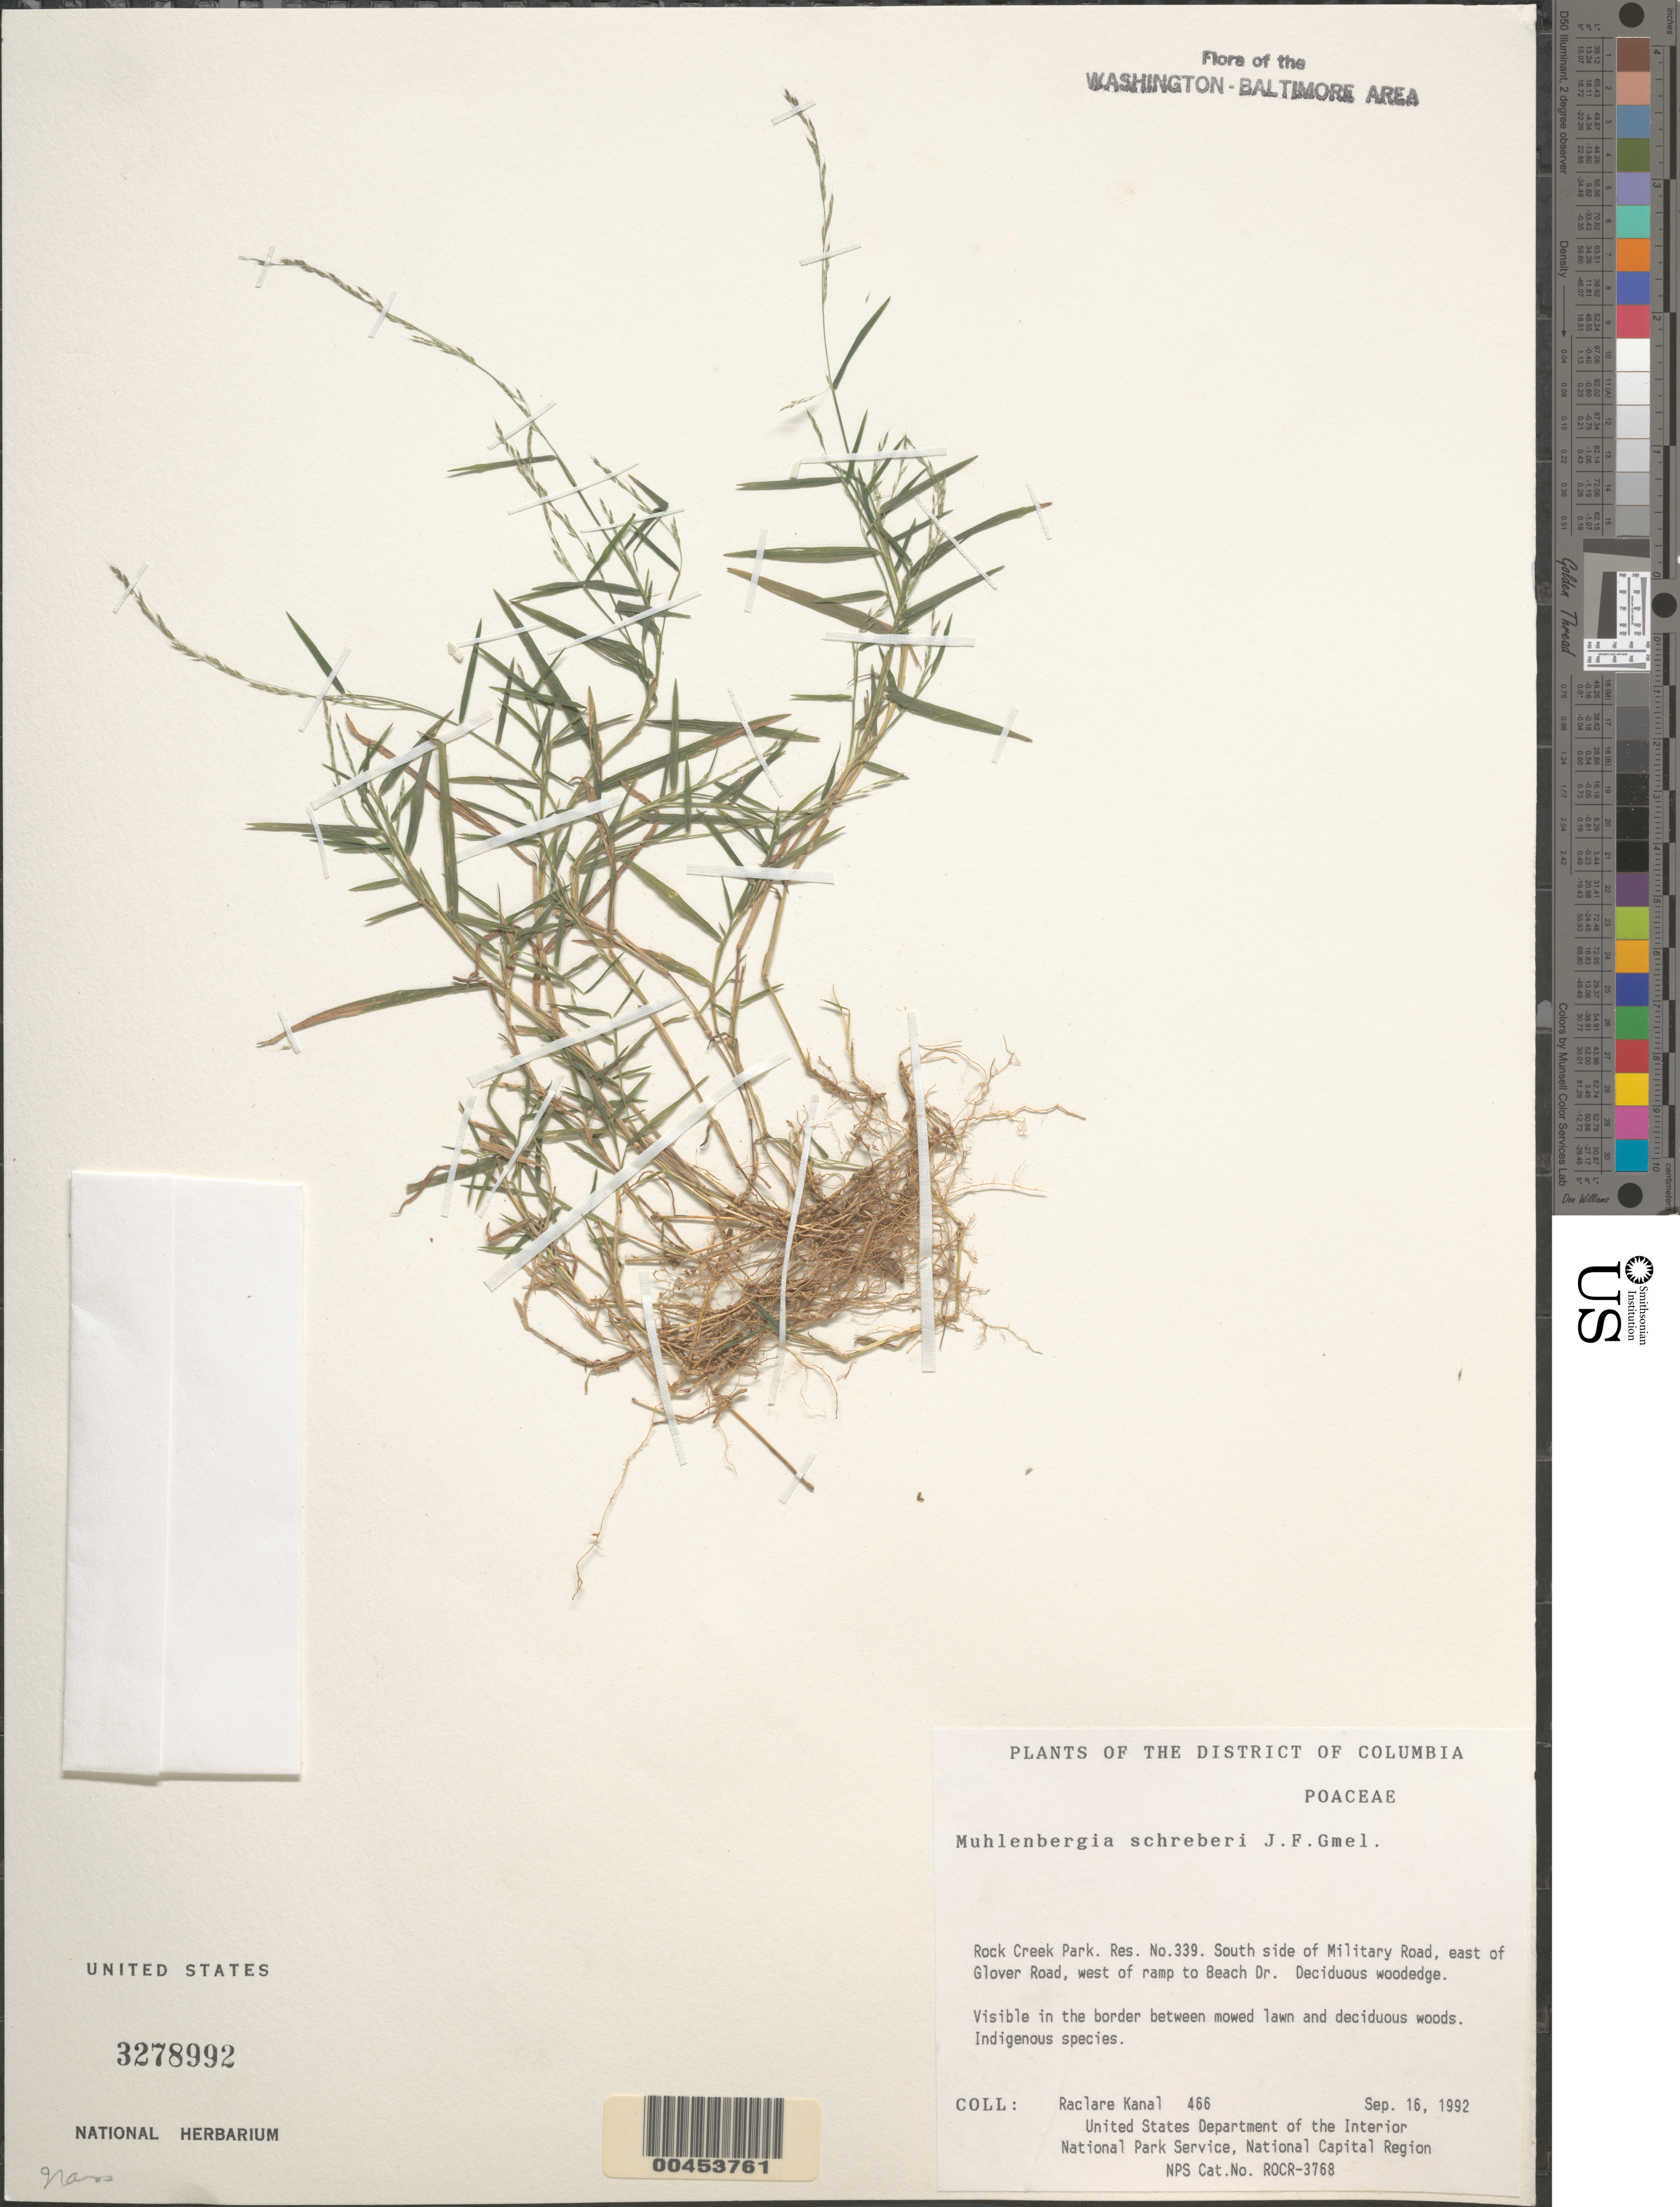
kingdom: Plantae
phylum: Tracheophyta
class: Liliopsida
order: Poales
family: Poaceae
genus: Muhlenbergia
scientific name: Muhlenbergia schreberi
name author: J.F. Gmel.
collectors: R. Kanal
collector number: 466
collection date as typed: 16 Sep 1992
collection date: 1992-09-16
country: United States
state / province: District of Columbia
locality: Rock Creek Park, Res 339, S of Military road, between Glover road and ramp to Beach Dr. Rock Creek Park and Vicinity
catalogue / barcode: US 3278992